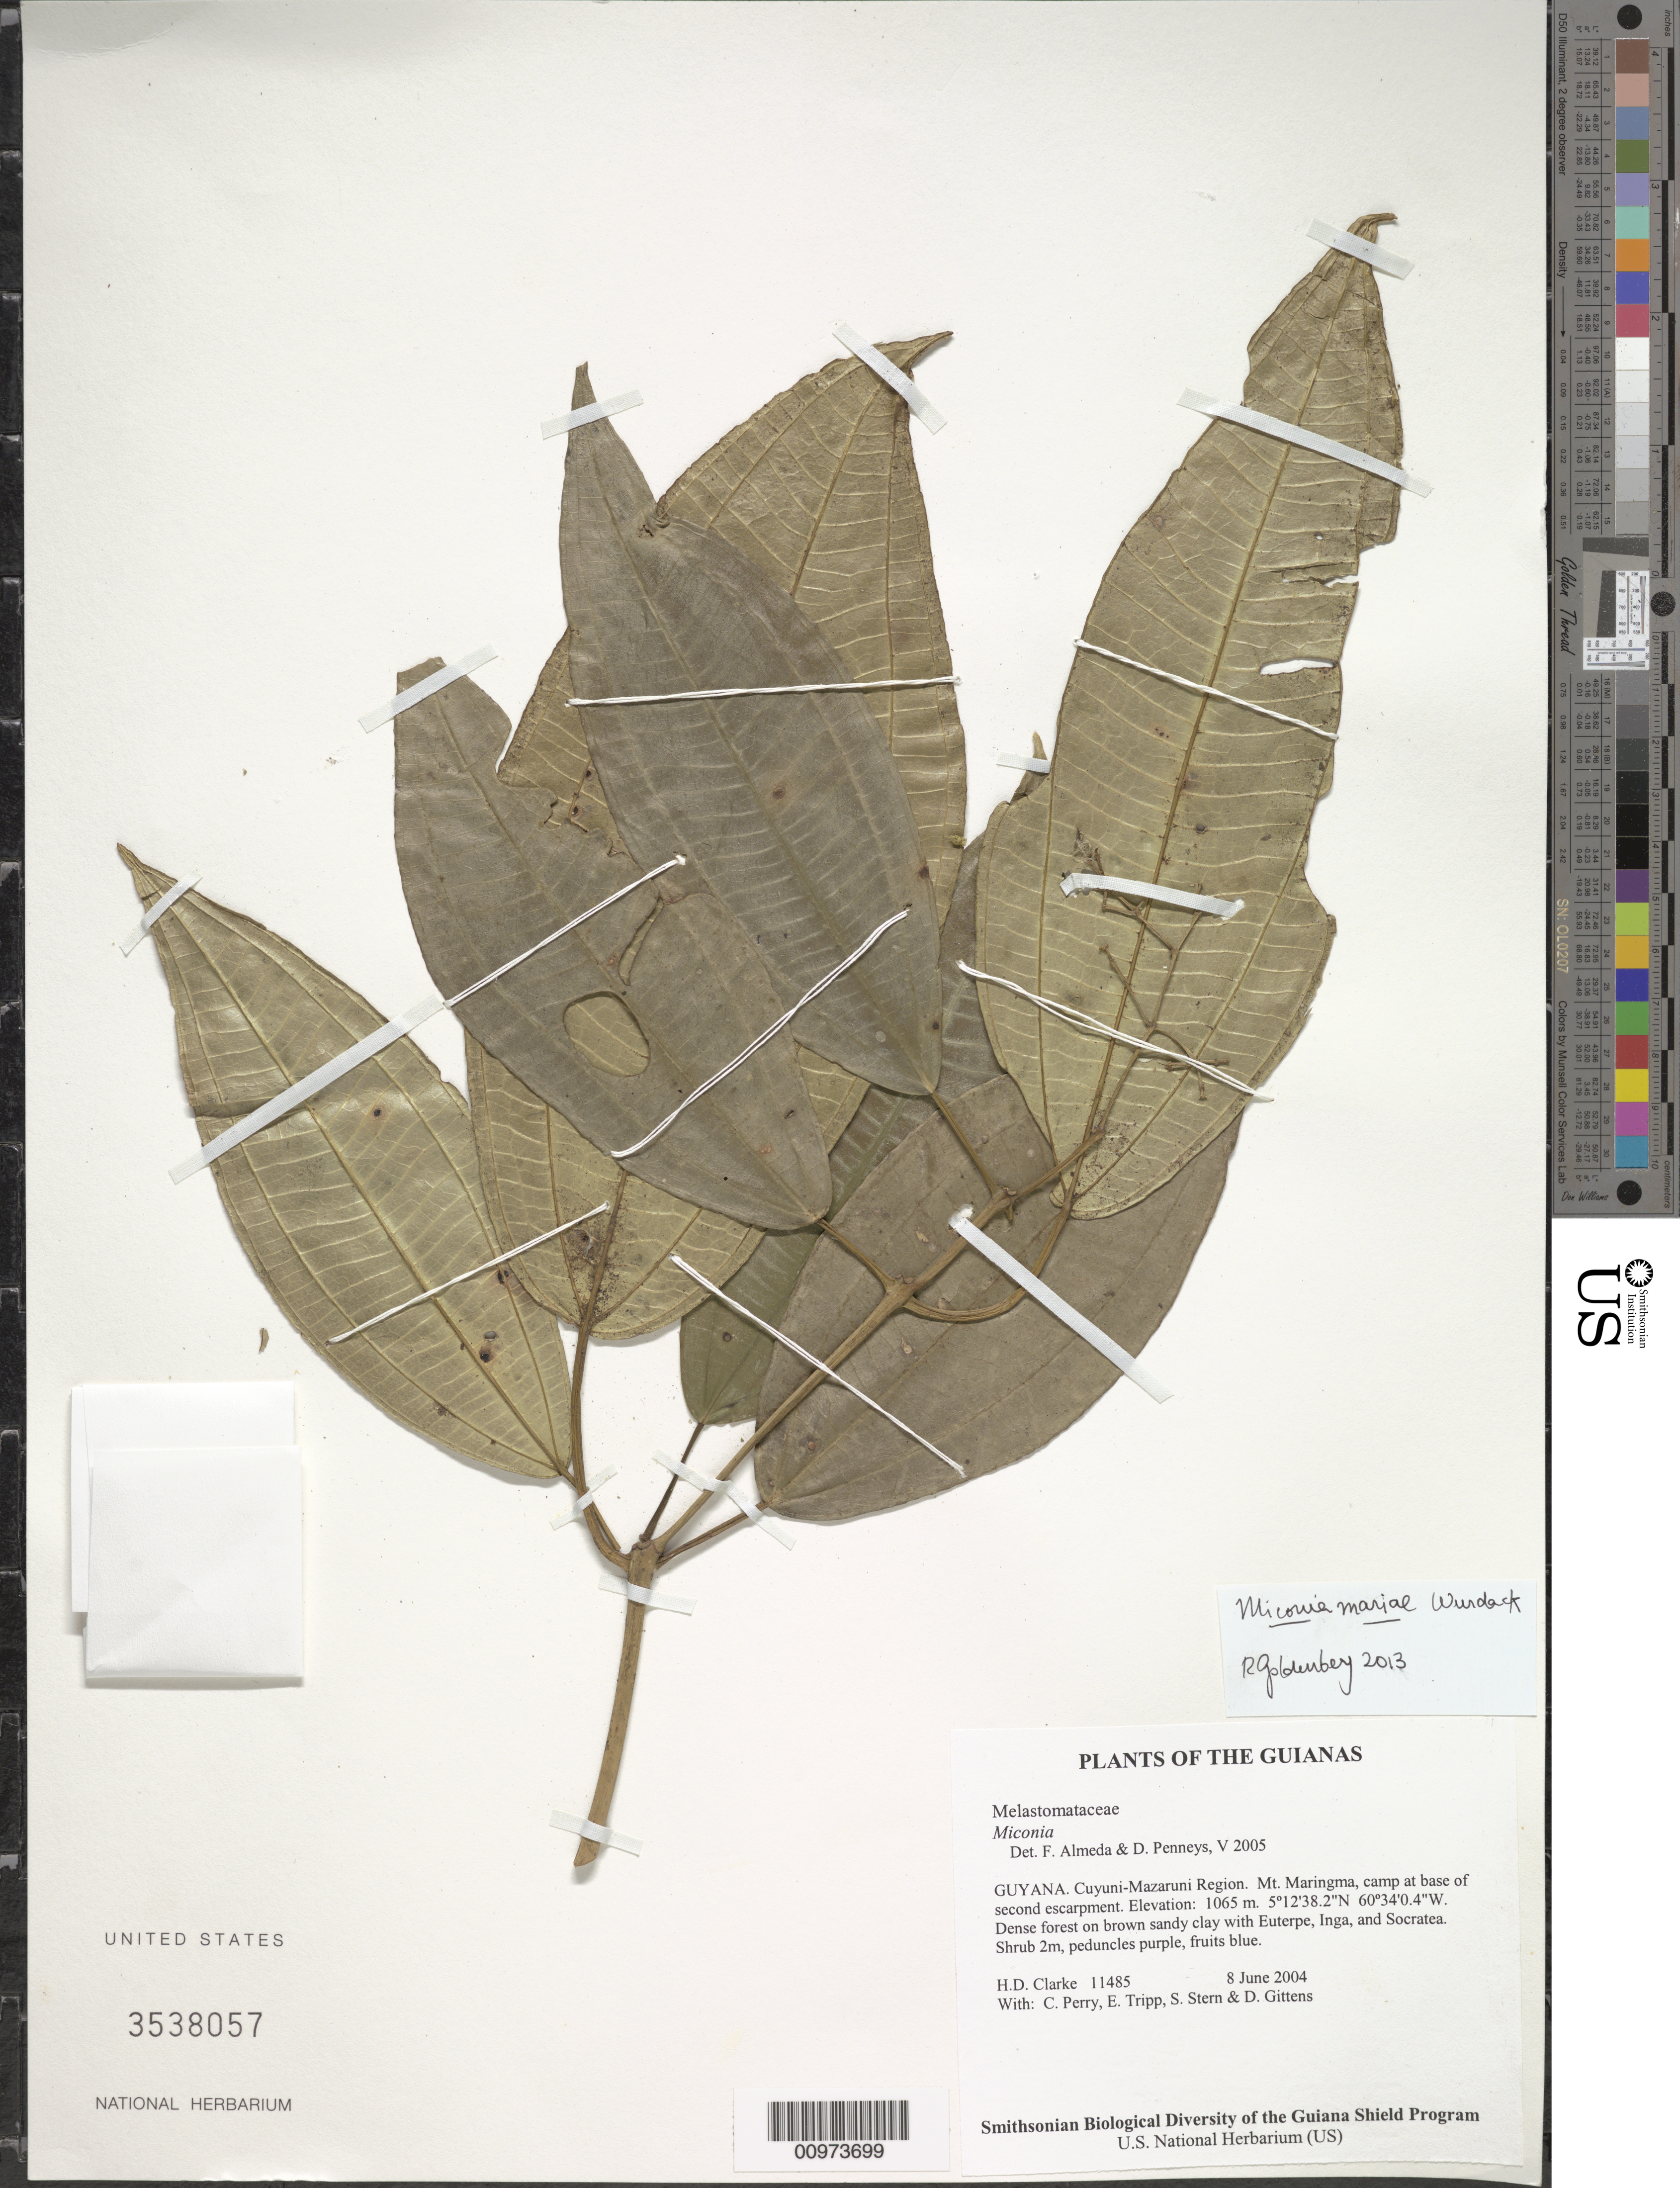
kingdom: Plantae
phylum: Tracheophyta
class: Magnoliopsida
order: Myrtales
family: Melastomataceae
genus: Miconia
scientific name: Miconia mariae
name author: Wurdack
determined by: Goldenberg, R.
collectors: H. D. Clarke, C. Perry, E. Tripp, S. R. Stern & D. Gittens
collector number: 11485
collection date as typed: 8 June 2004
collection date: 2004-06-08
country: Guyana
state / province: Cuyuni-Mazaruni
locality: Mt. Maringma, camp at base of second escarpment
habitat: Dense forest on brown sandy clay with Euterpe, Inga, and Socratea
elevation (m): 1065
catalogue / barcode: US 3538057